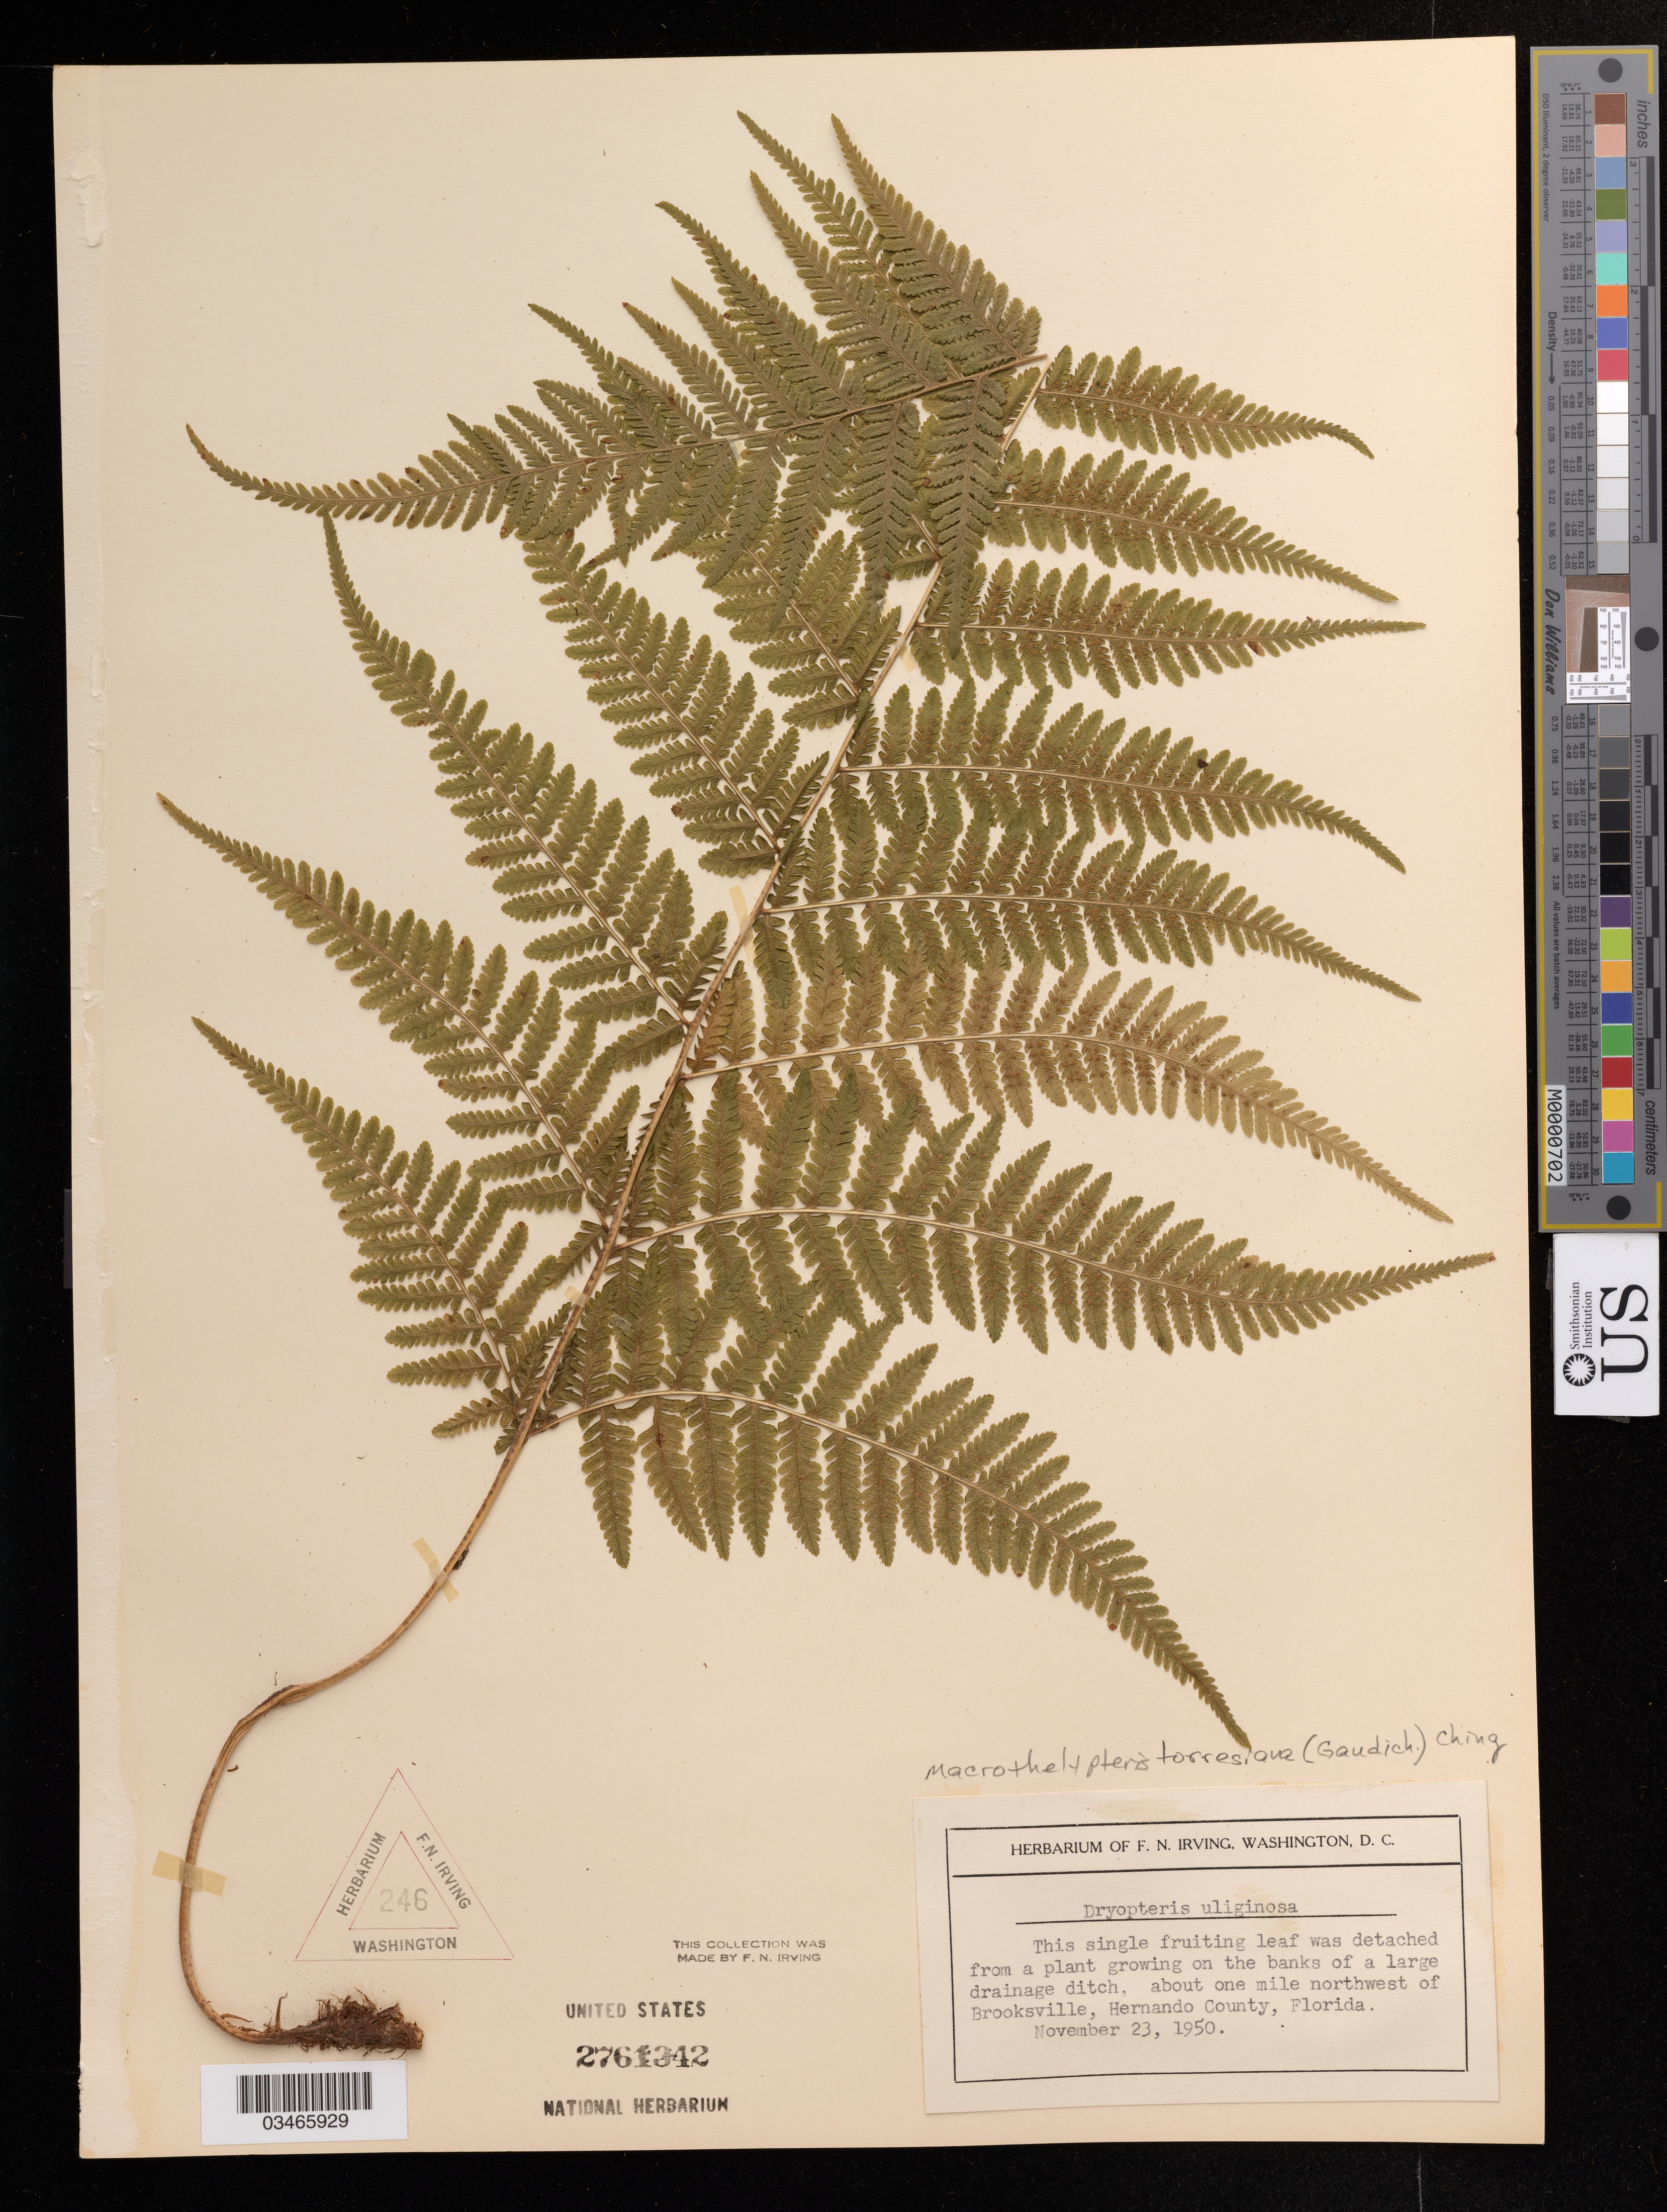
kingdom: Plantae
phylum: Tracheophyta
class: Polypodiopsida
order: Polypodiales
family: Thelypteridaceae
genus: Macrothelypteris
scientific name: Macrothelypteris torresiana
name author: (Gaudich.) Ching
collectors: F. Irving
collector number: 246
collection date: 1950-11-23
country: United States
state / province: Florida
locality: One mile northwest of Brooksville, Hernando County.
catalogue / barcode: US 2761342